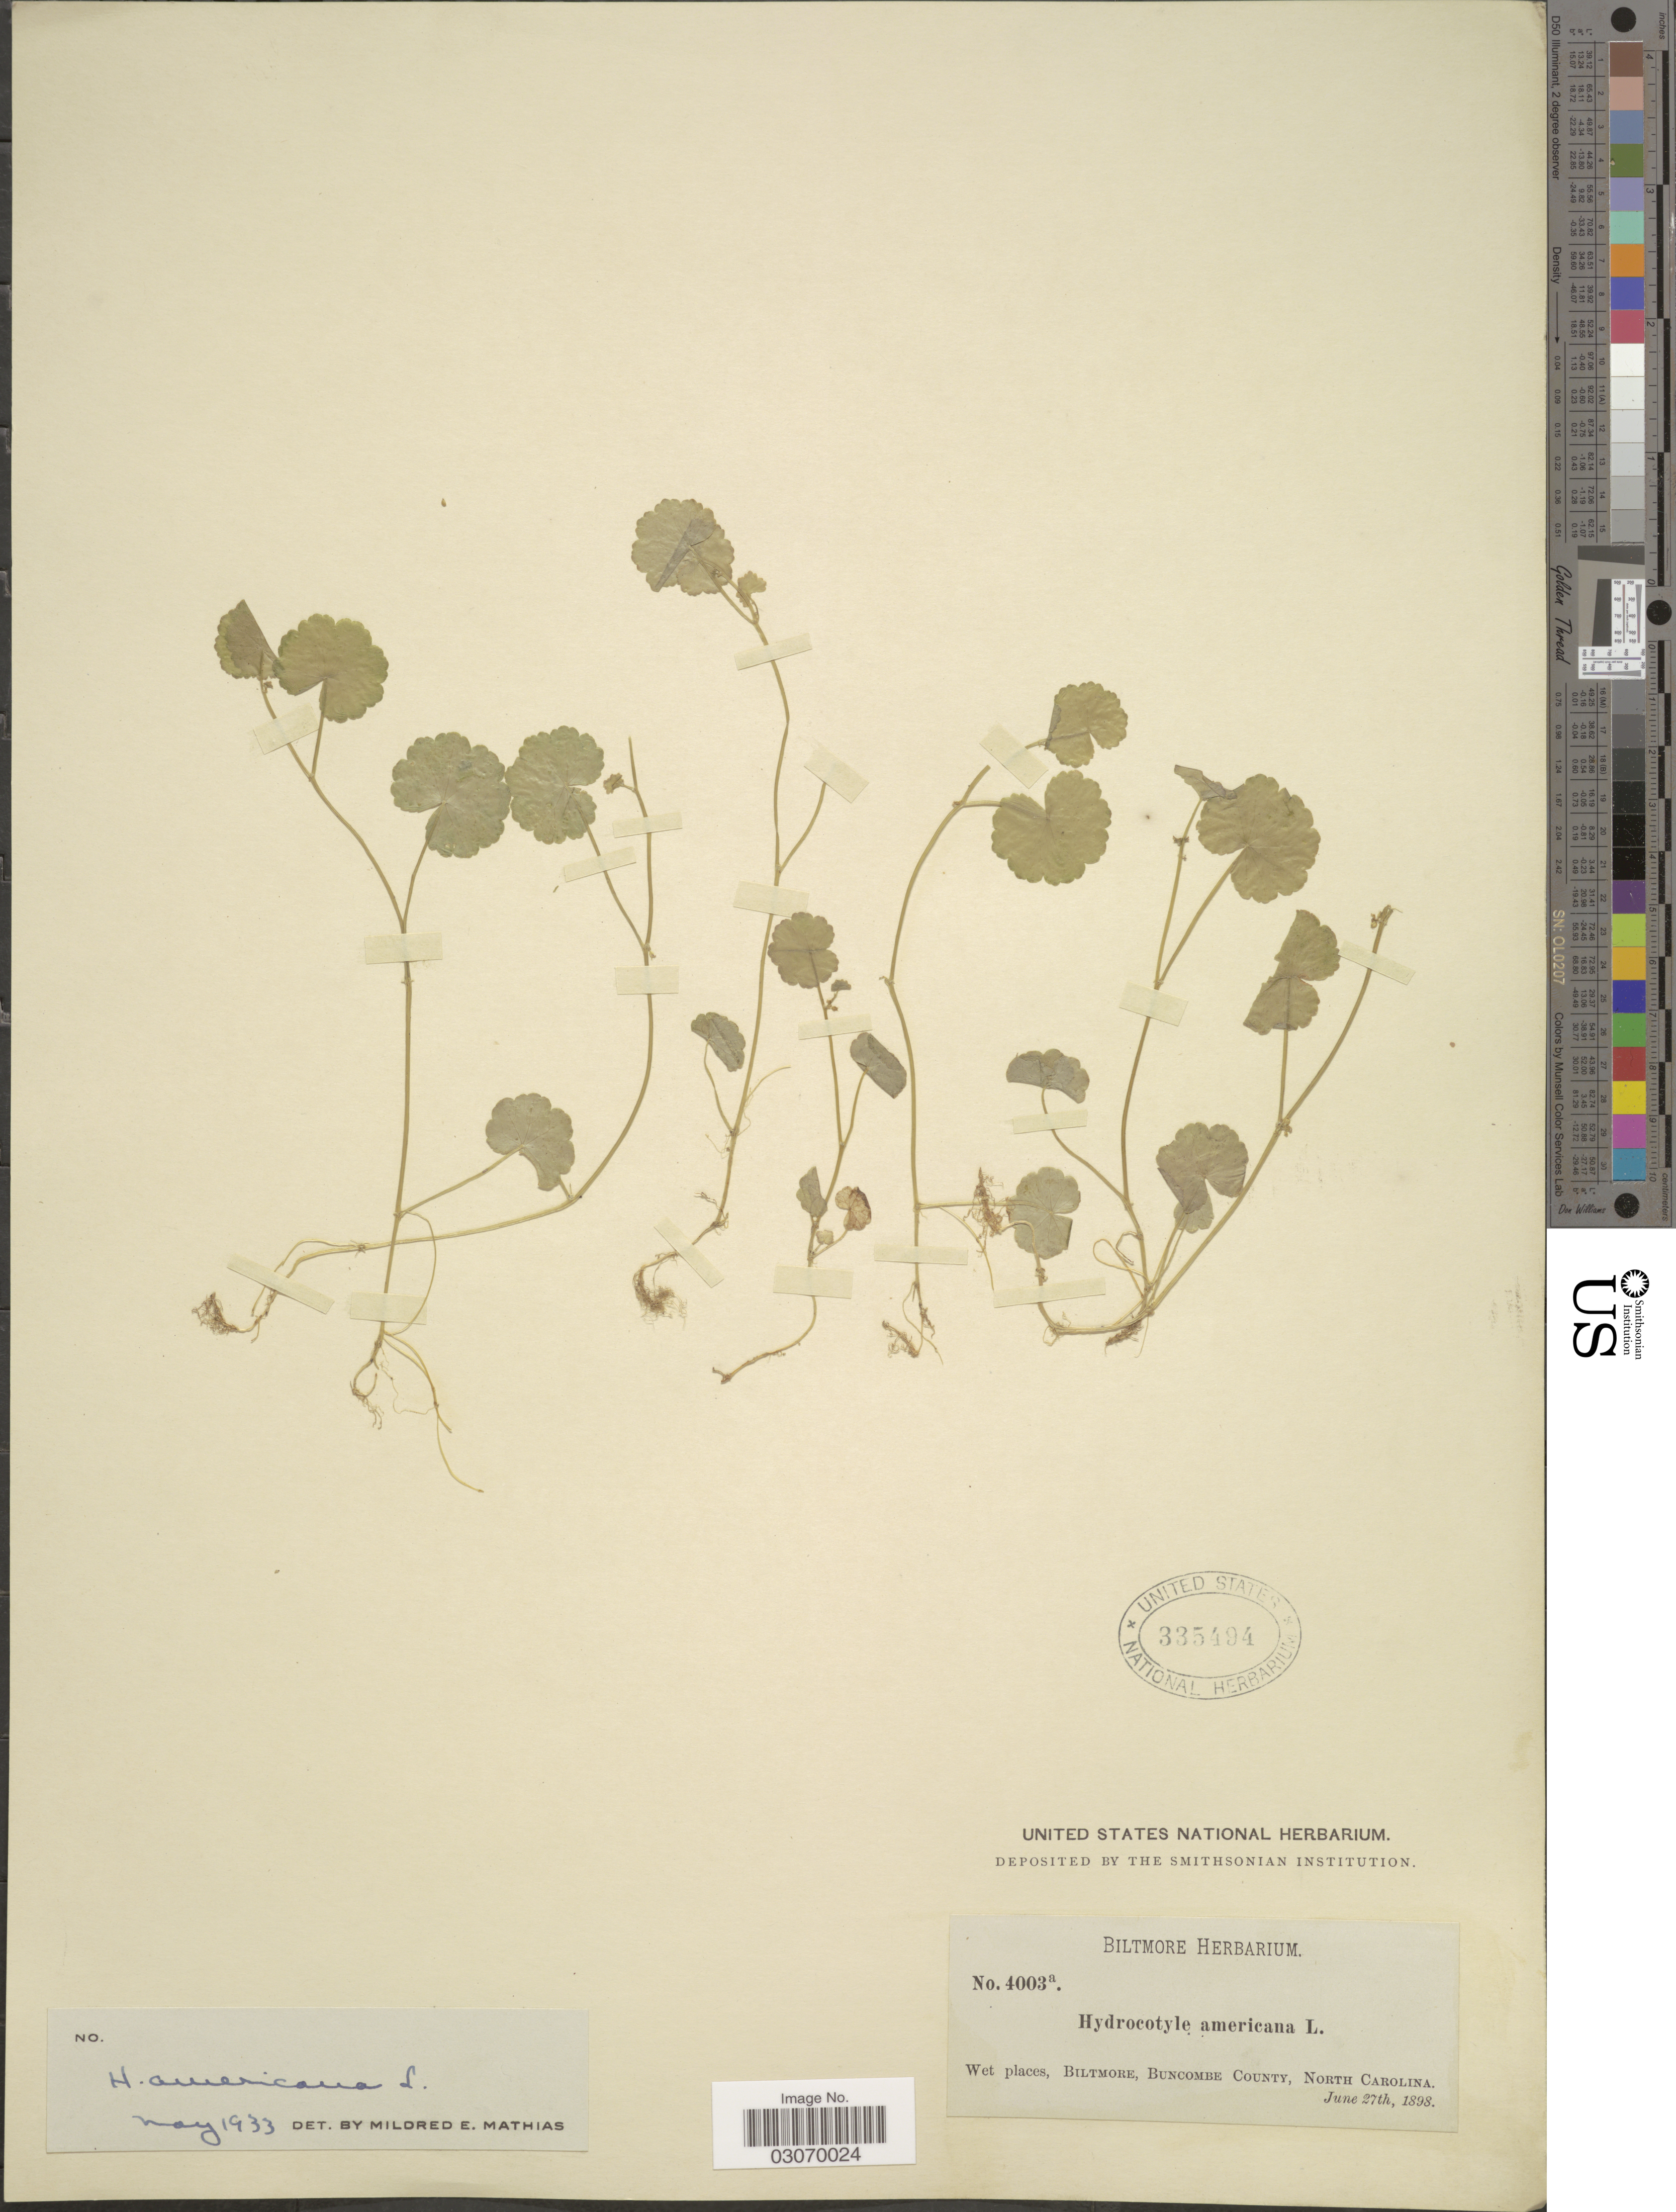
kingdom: Plantae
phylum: Tracheophyta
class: Magnoliopsida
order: Apiales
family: Araliaceae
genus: Hydrocotyle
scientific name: Hydrocotyle americana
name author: L.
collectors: ex herb. Biltmore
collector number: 4003a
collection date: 1898-06-27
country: United States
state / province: North Carolina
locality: Biltmore, Buncombe County.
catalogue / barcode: US 335494